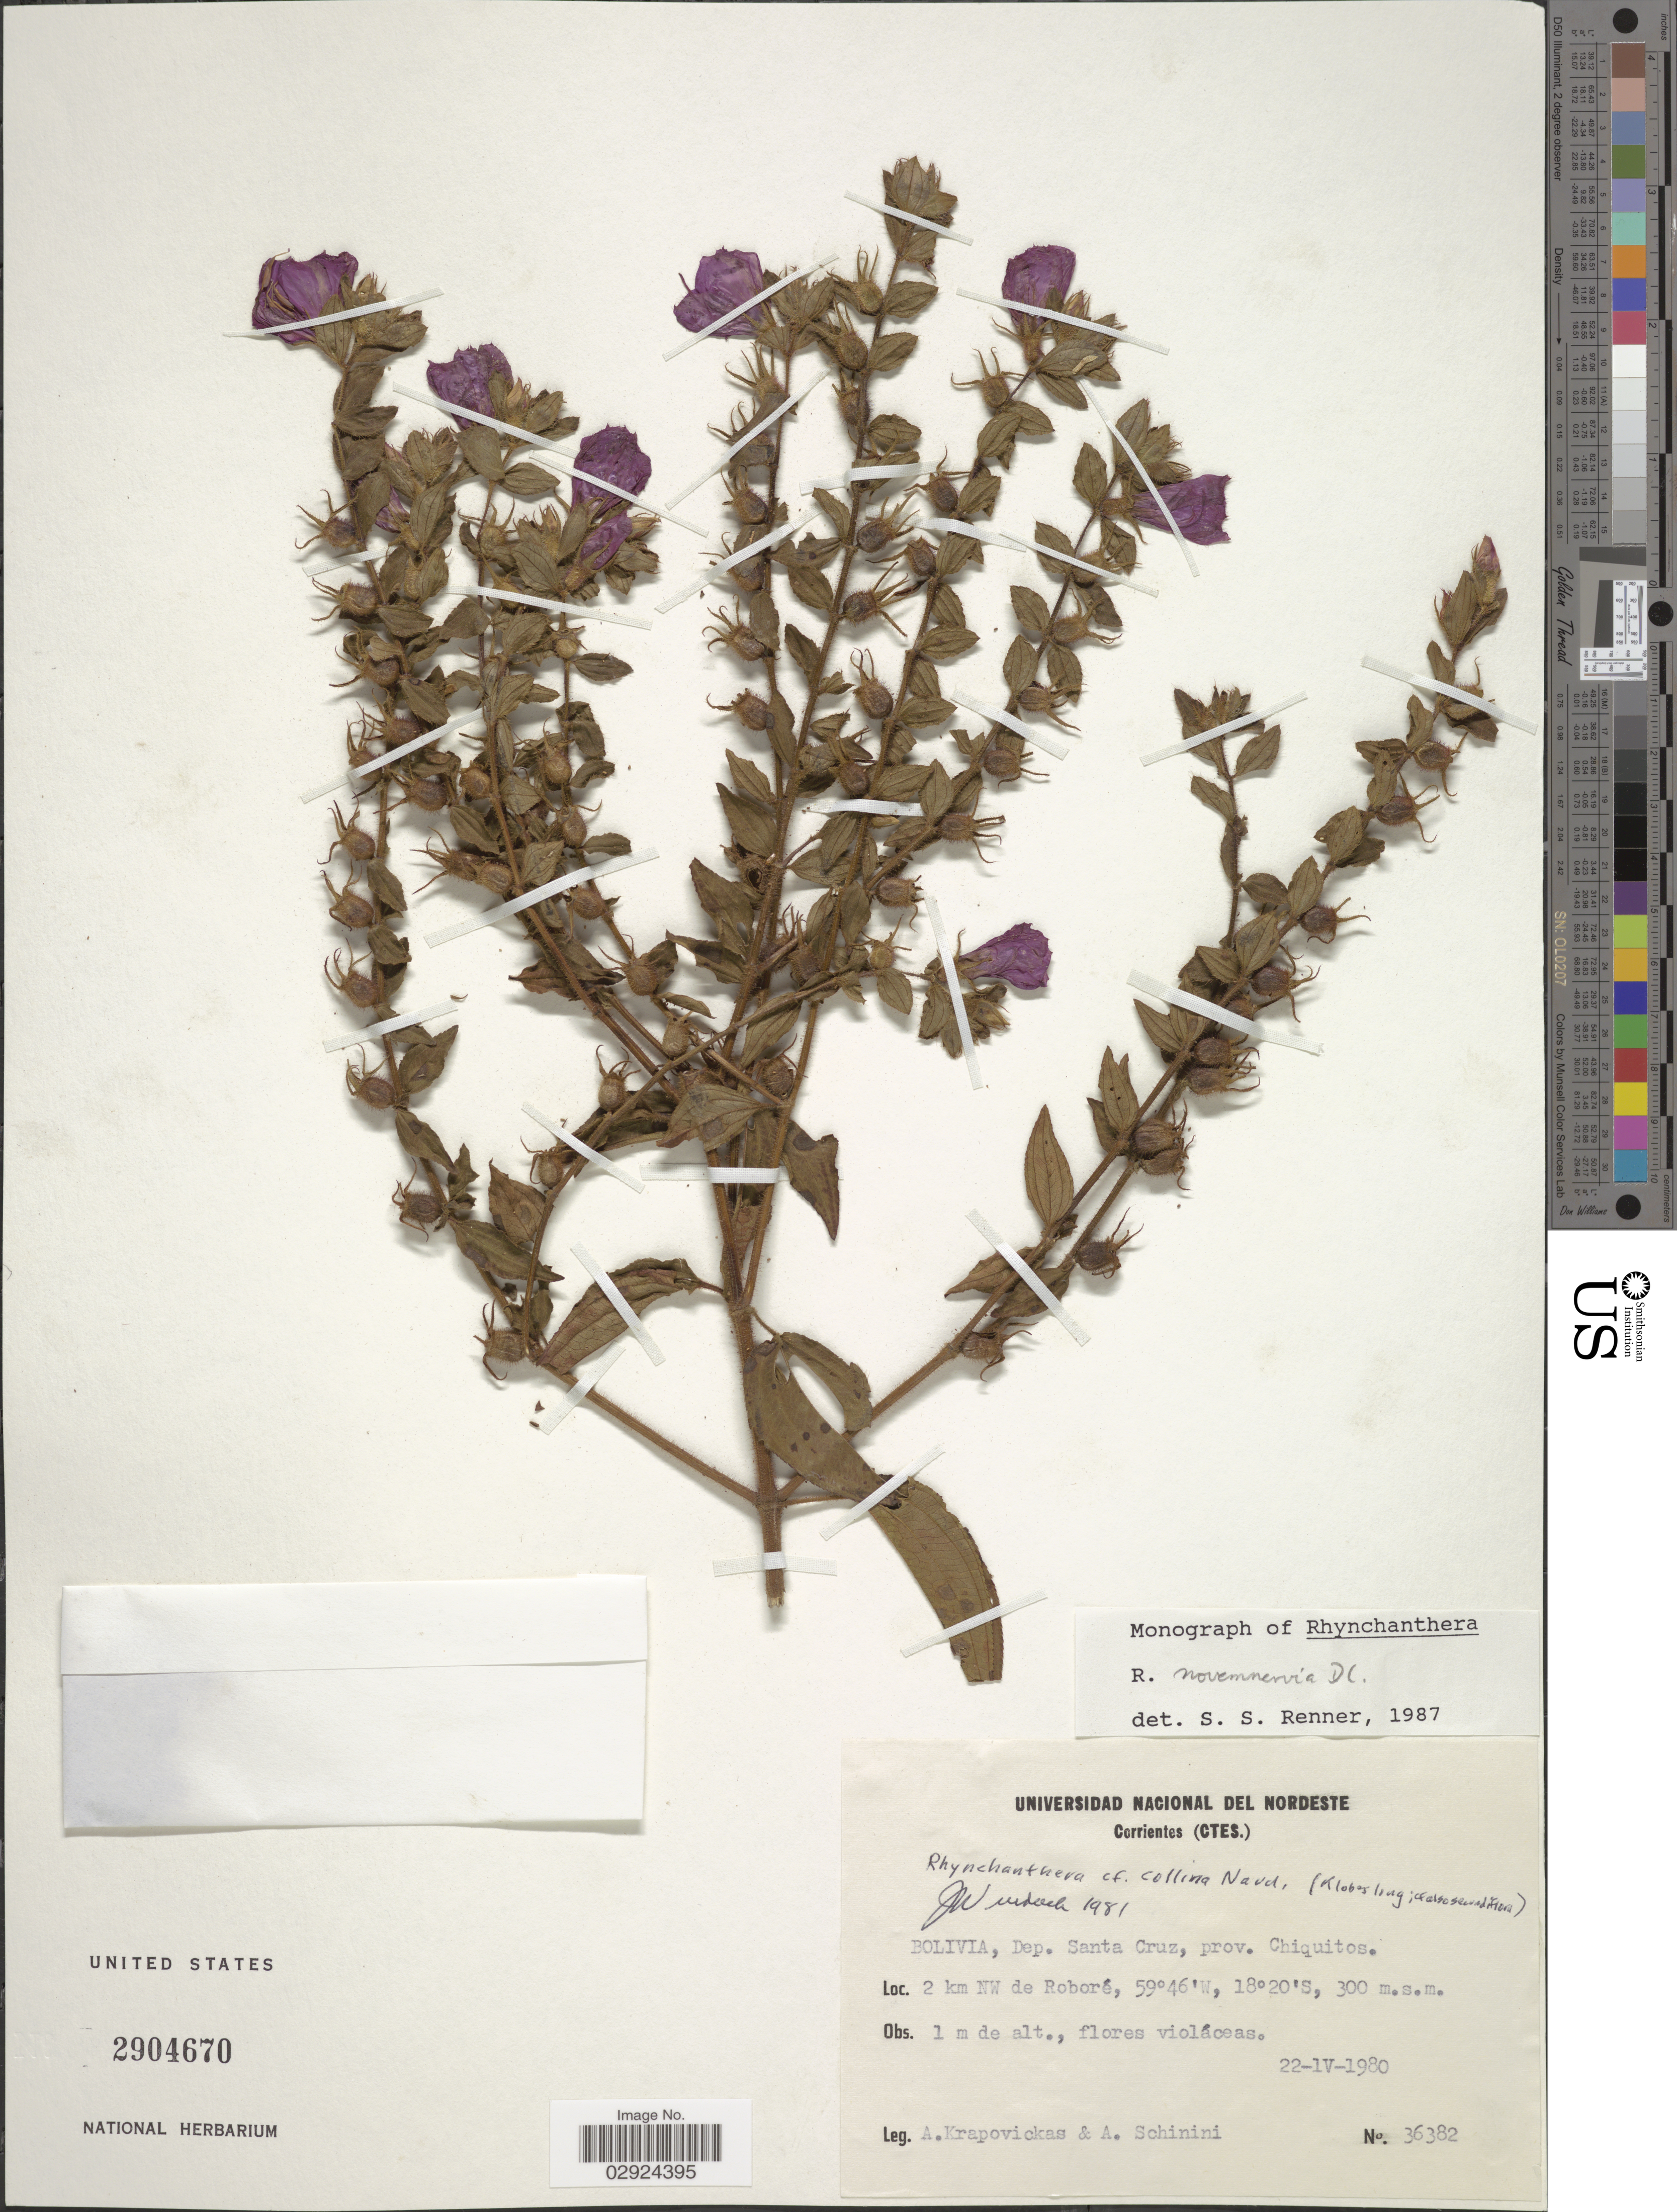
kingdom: Plantae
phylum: Tracheophyta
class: Magnoliopsida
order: Myrtales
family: Melastomataceae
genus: Rhynchanthera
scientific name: Rhynchanthera novemnervia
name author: DC.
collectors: A. Krapovickas & A. Schinini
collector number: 36382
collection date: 1980-04-22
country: Bolivia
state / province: Santa Cruz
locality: Dep. Santa Cruz, prov. Chiquitos, 2 km NW de Roboré.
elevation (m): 300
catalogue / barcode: US 2904670